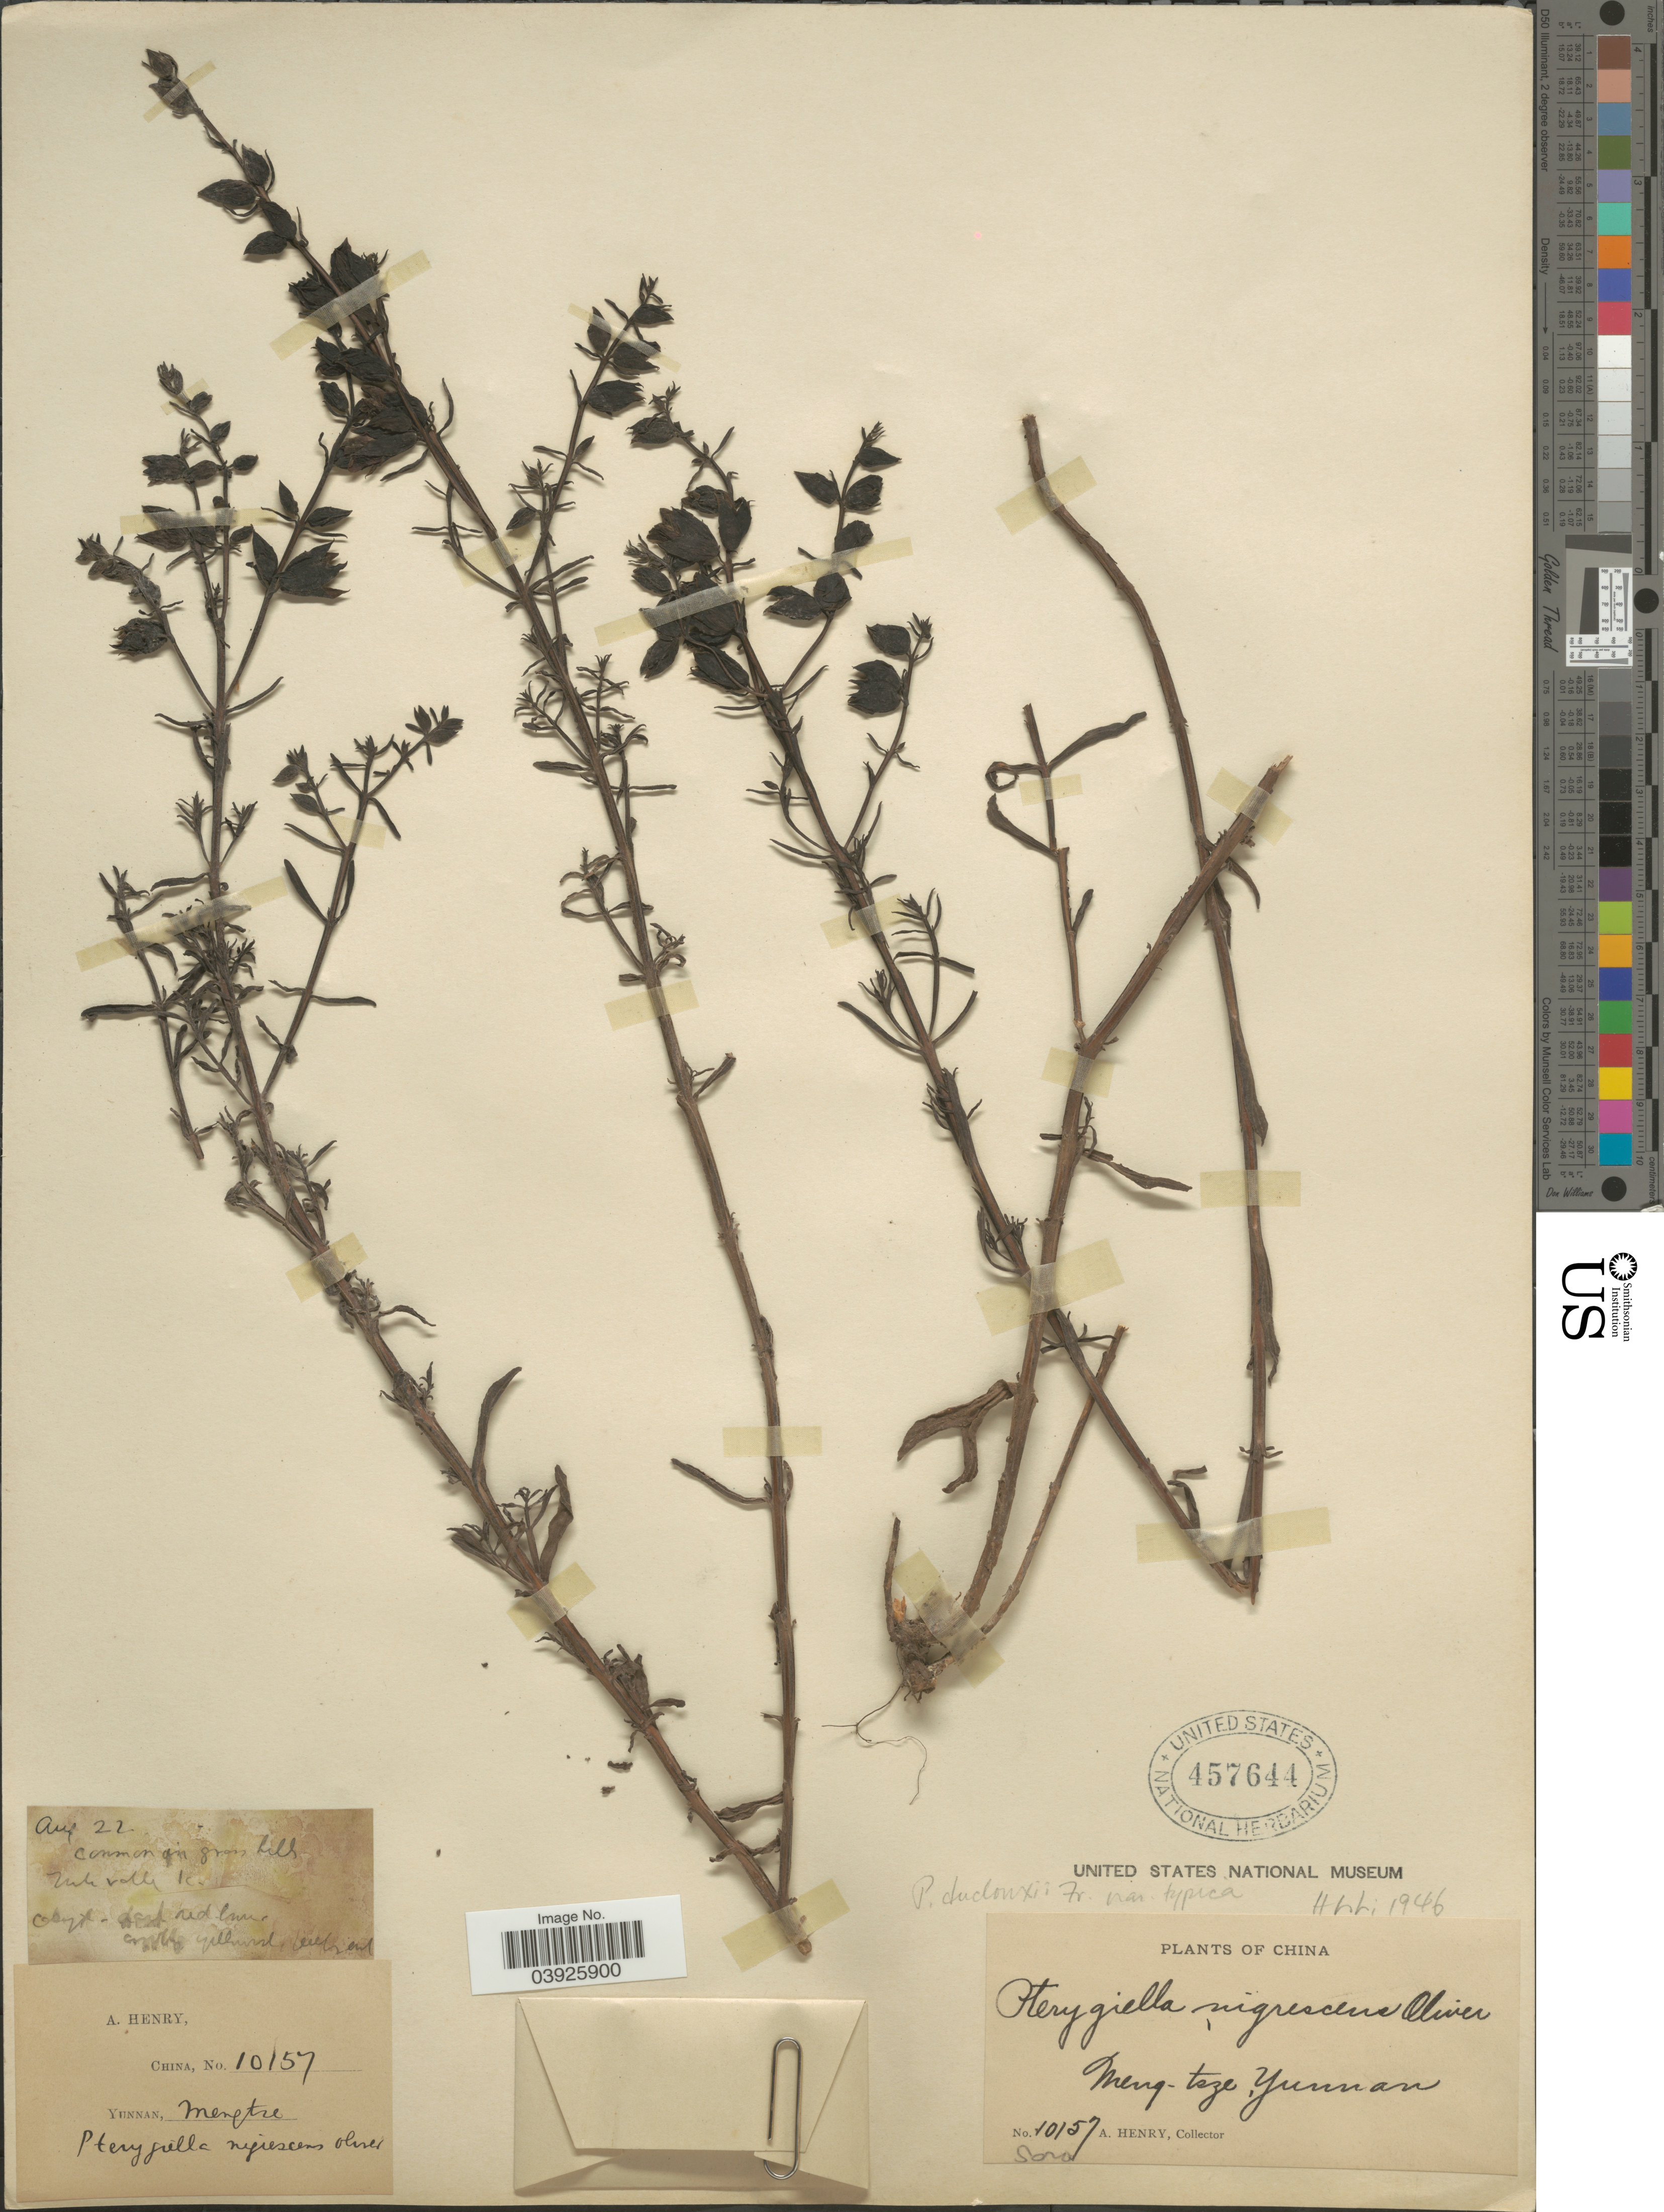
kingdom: Plantae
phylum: Tracheophyta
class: Magnoliopsida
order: Lamiales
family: Orobanchaceae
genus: Pterygiella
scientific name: Pterygiella duclouxii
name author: Franch.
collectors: A. Henry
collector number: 10157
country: China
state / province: Yunnan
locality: Meng-tsze. Tuti valley.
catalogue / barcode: US 457644